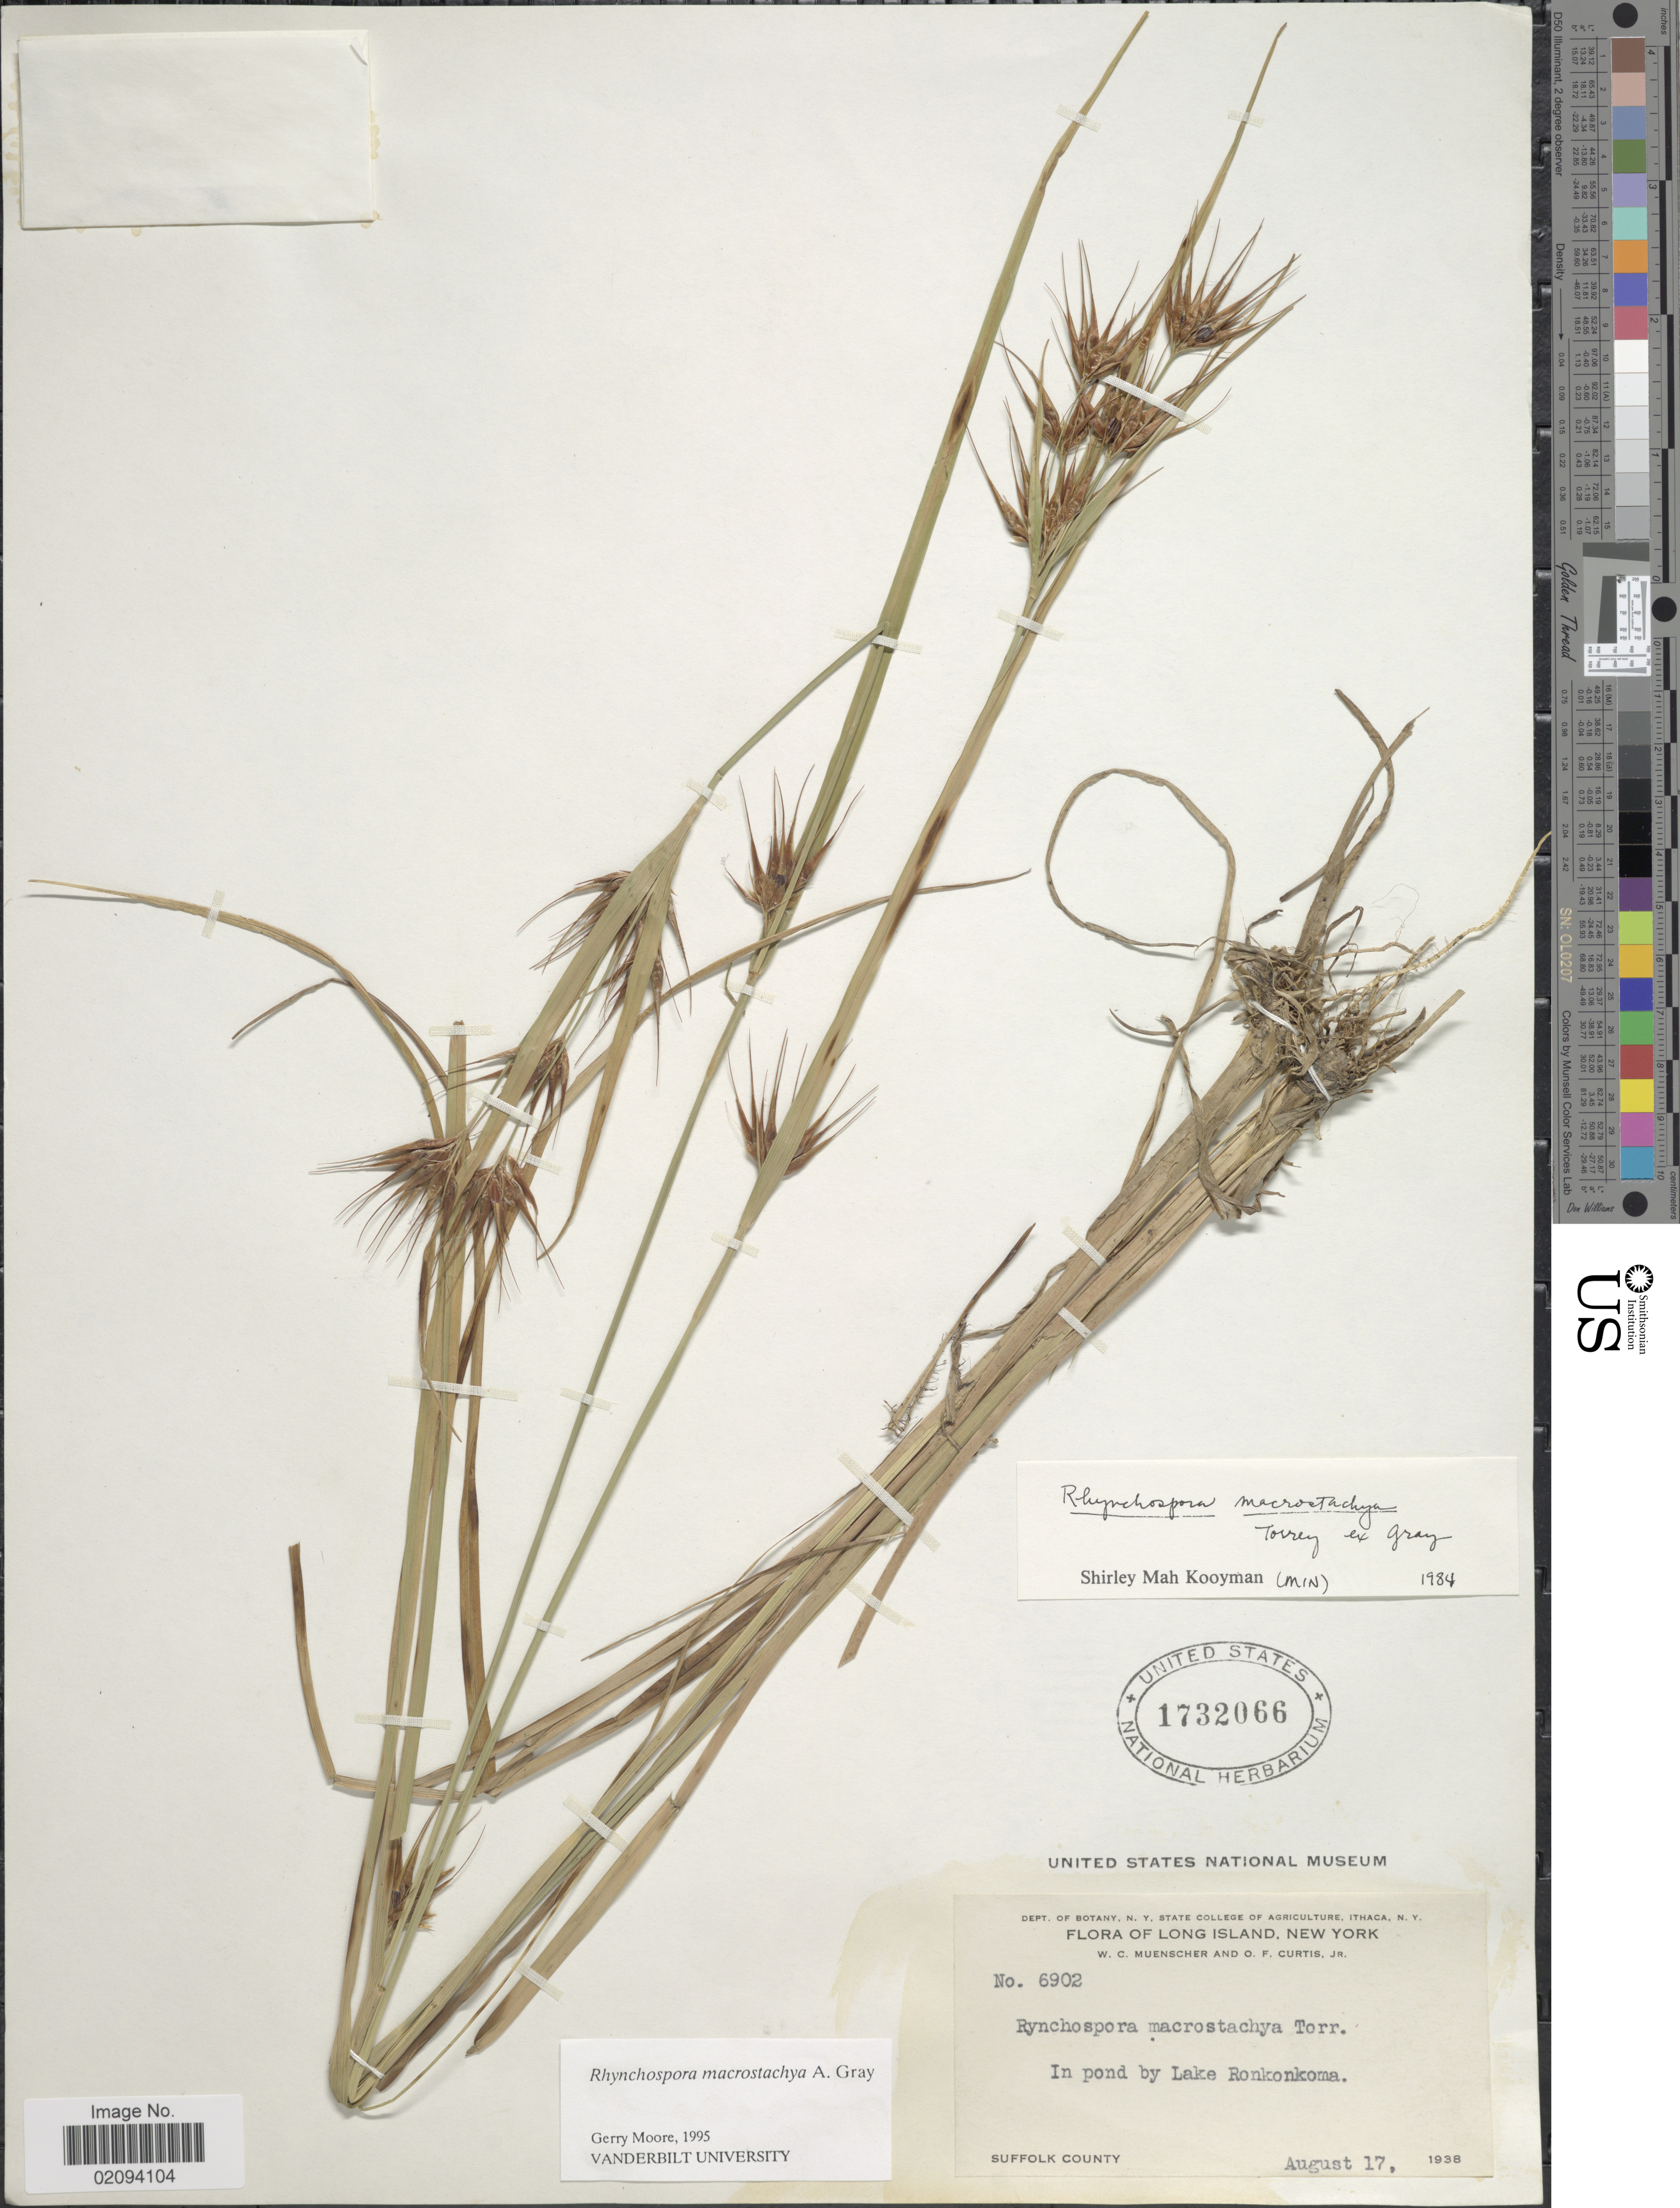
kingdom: Plantae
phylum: Tracheophyta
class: Liliopsida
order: Poales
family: Cyperaceae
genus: Rhynchospora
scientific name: Rhynchospora macrostachya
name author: Torr. ex A. Gray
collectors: W. Muenscher & O. Curtis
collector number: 6902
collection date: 1938-08-17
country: United States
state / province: New York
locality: Long Island. In pond by Lake Ronkonkoma. Suffolk County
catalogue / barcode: US 1732066